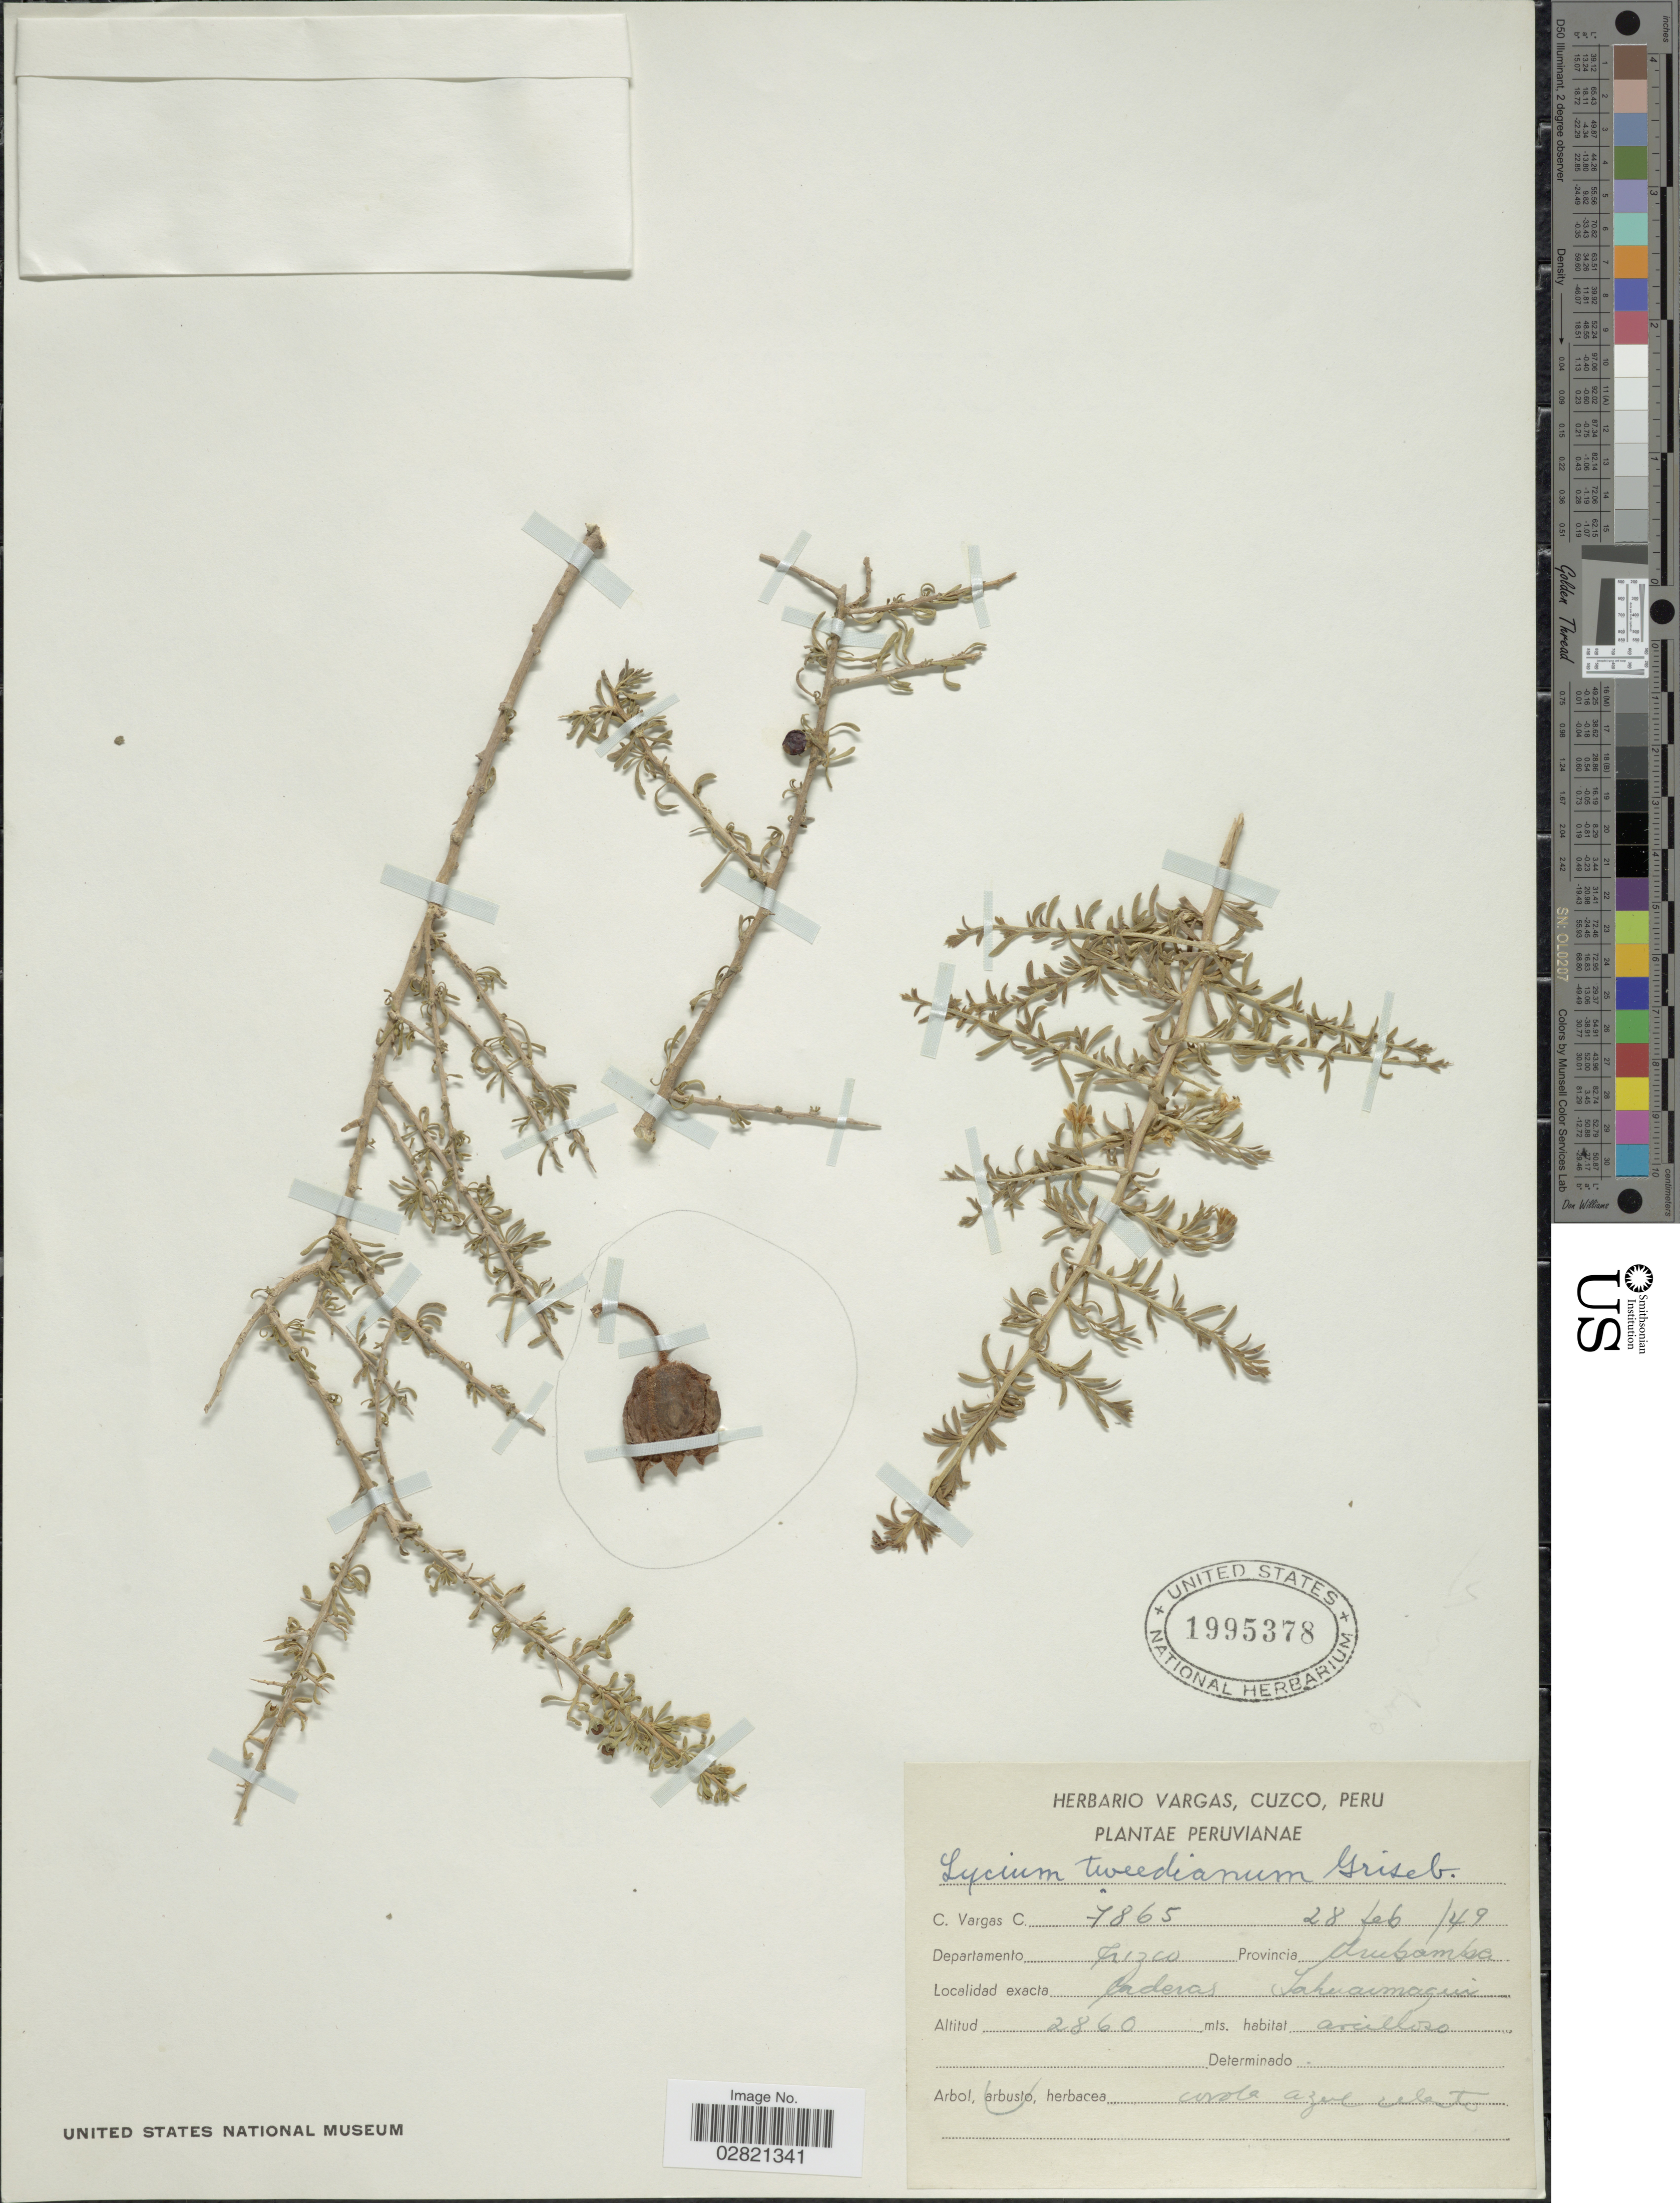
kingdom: Plantae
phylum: Tracheophyta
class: Magnoliopsida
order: Solanales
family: Solanaceae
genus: Lycium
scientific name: Lycium americanum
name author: Jacq.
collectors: C. Vargas Calderón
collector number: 7865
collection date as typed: Transcribed d/m/y: 28/2/49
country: Peru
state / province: Cusco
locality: Departamento Cuzco, Provincia Urubamba, Caderas Tahuarmagui.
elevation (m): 2860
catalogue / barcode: US 1995378